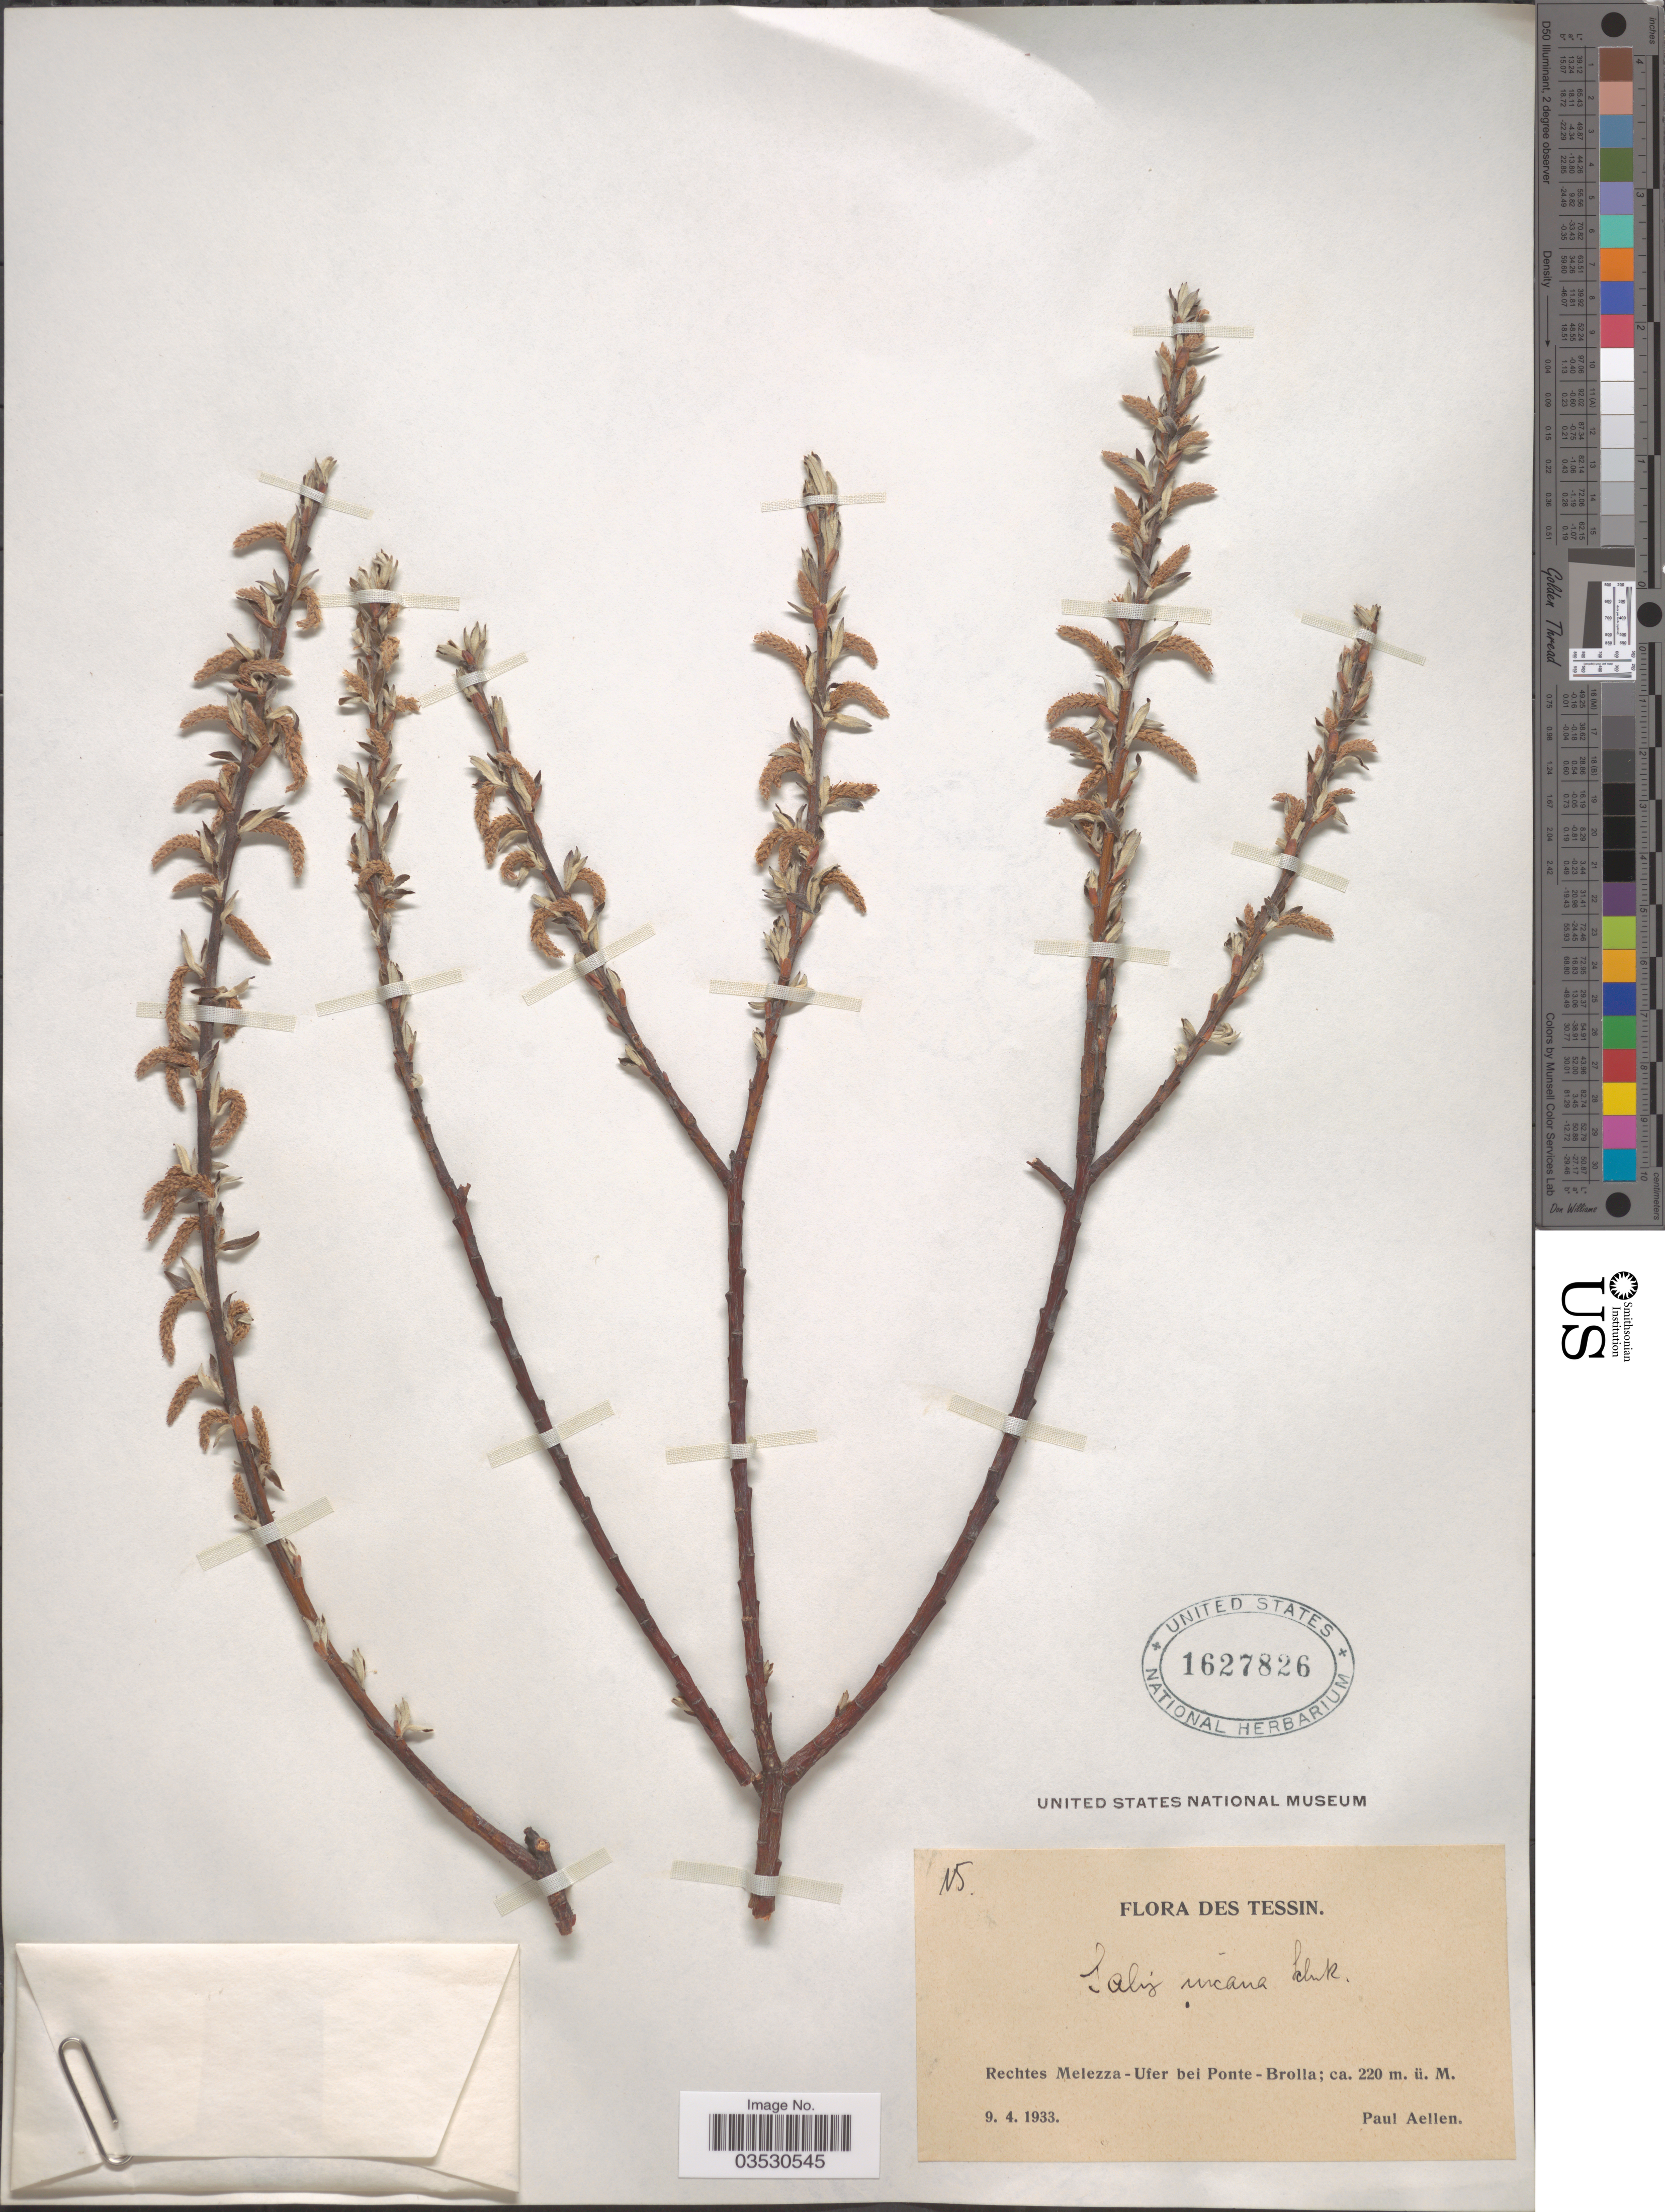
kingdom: Plantae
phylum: Tracheophyta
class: Magnoliopsida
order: Malpighiales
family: Salicaceae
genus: Salix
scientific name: Salix incana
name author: Michx.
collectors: P. Aellen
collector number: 15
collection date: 1933-04-09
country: Switzerland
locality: Tessin. Rechtes Melezza - Ufer bei Ponte - Brolla.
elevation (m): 220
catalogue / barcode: US 1627826